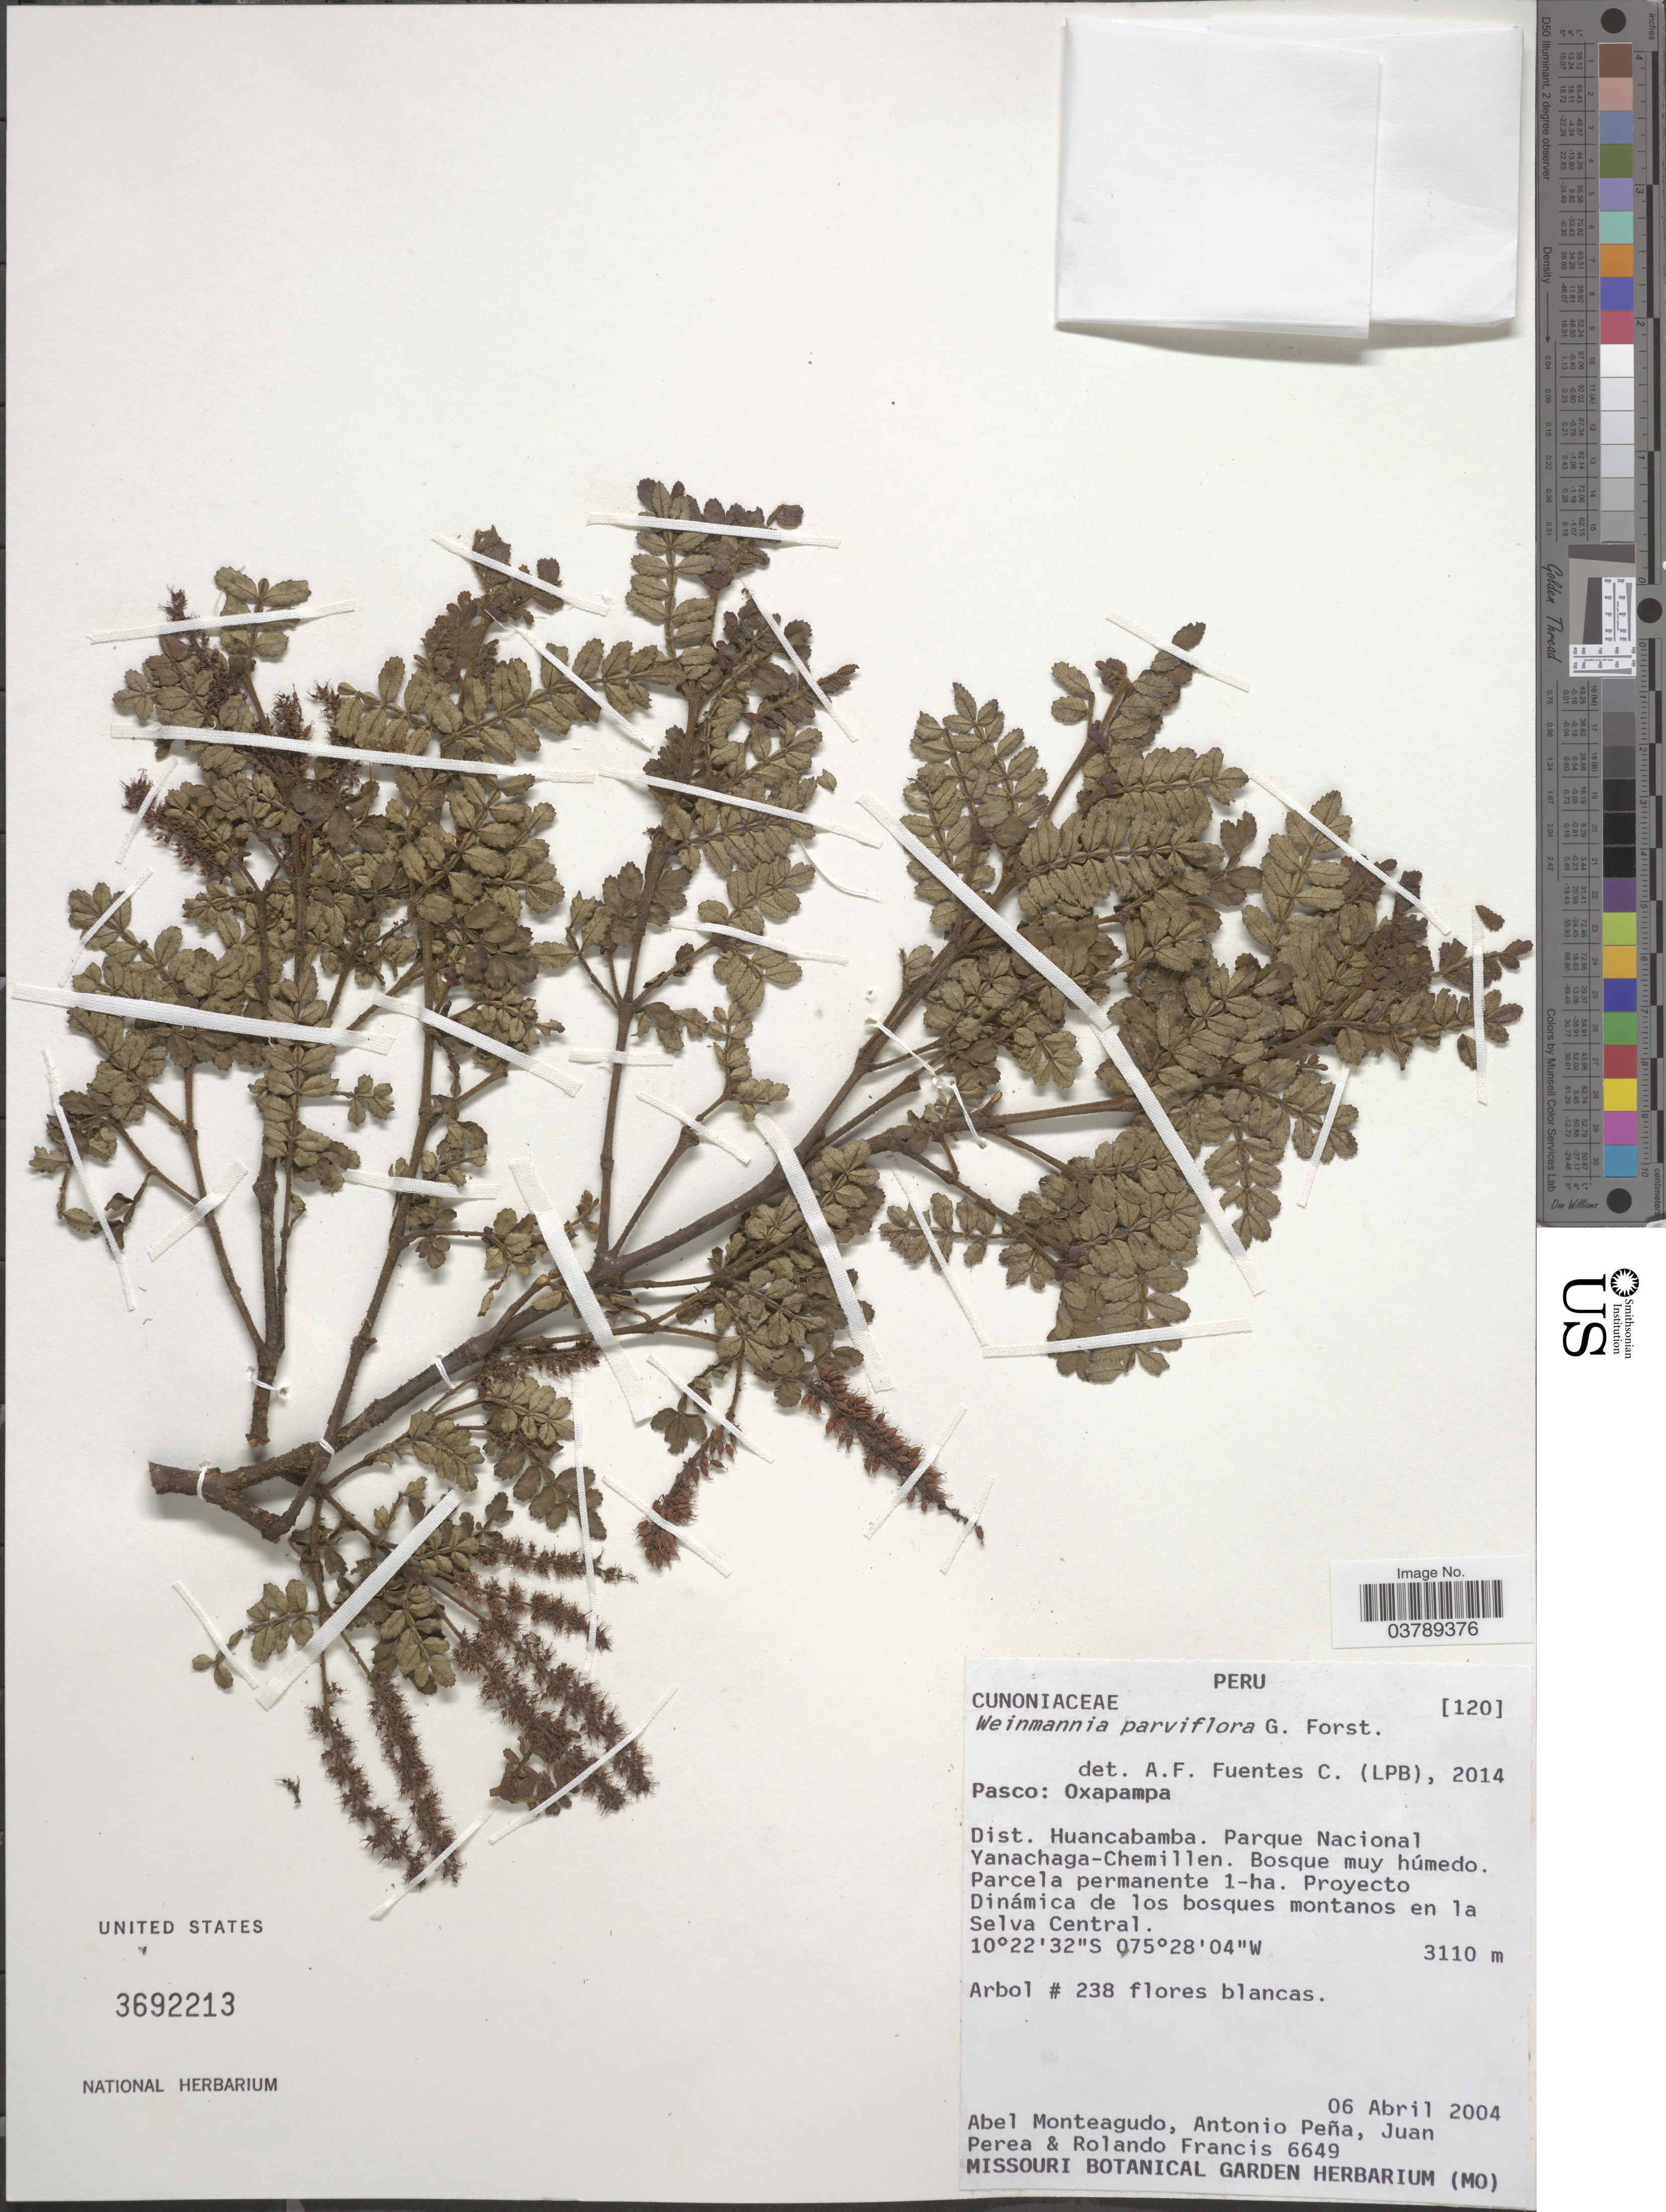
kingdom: Plantae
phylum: Tracheophyta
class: Magnoliopsida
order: Oxalidales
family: Cunoniaceae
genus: Weinmannia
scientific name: Weinmannia parviflora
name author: G. Forst.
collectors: A. Monteagudo, A. Pena, J. Perea & R. Francis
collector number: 6649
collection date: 2004-04-06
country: Peru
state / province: Pasco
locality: Oxapampa. Dist. Huacabamba. Parque Nacional Yanachaga-Chemillen. Bosque muy húmedo. Parcela permanente 1-ha. Proyecto Dinámica de los bosques montanos en la Selvas Central.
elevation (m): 3110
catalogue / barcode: US 3692213